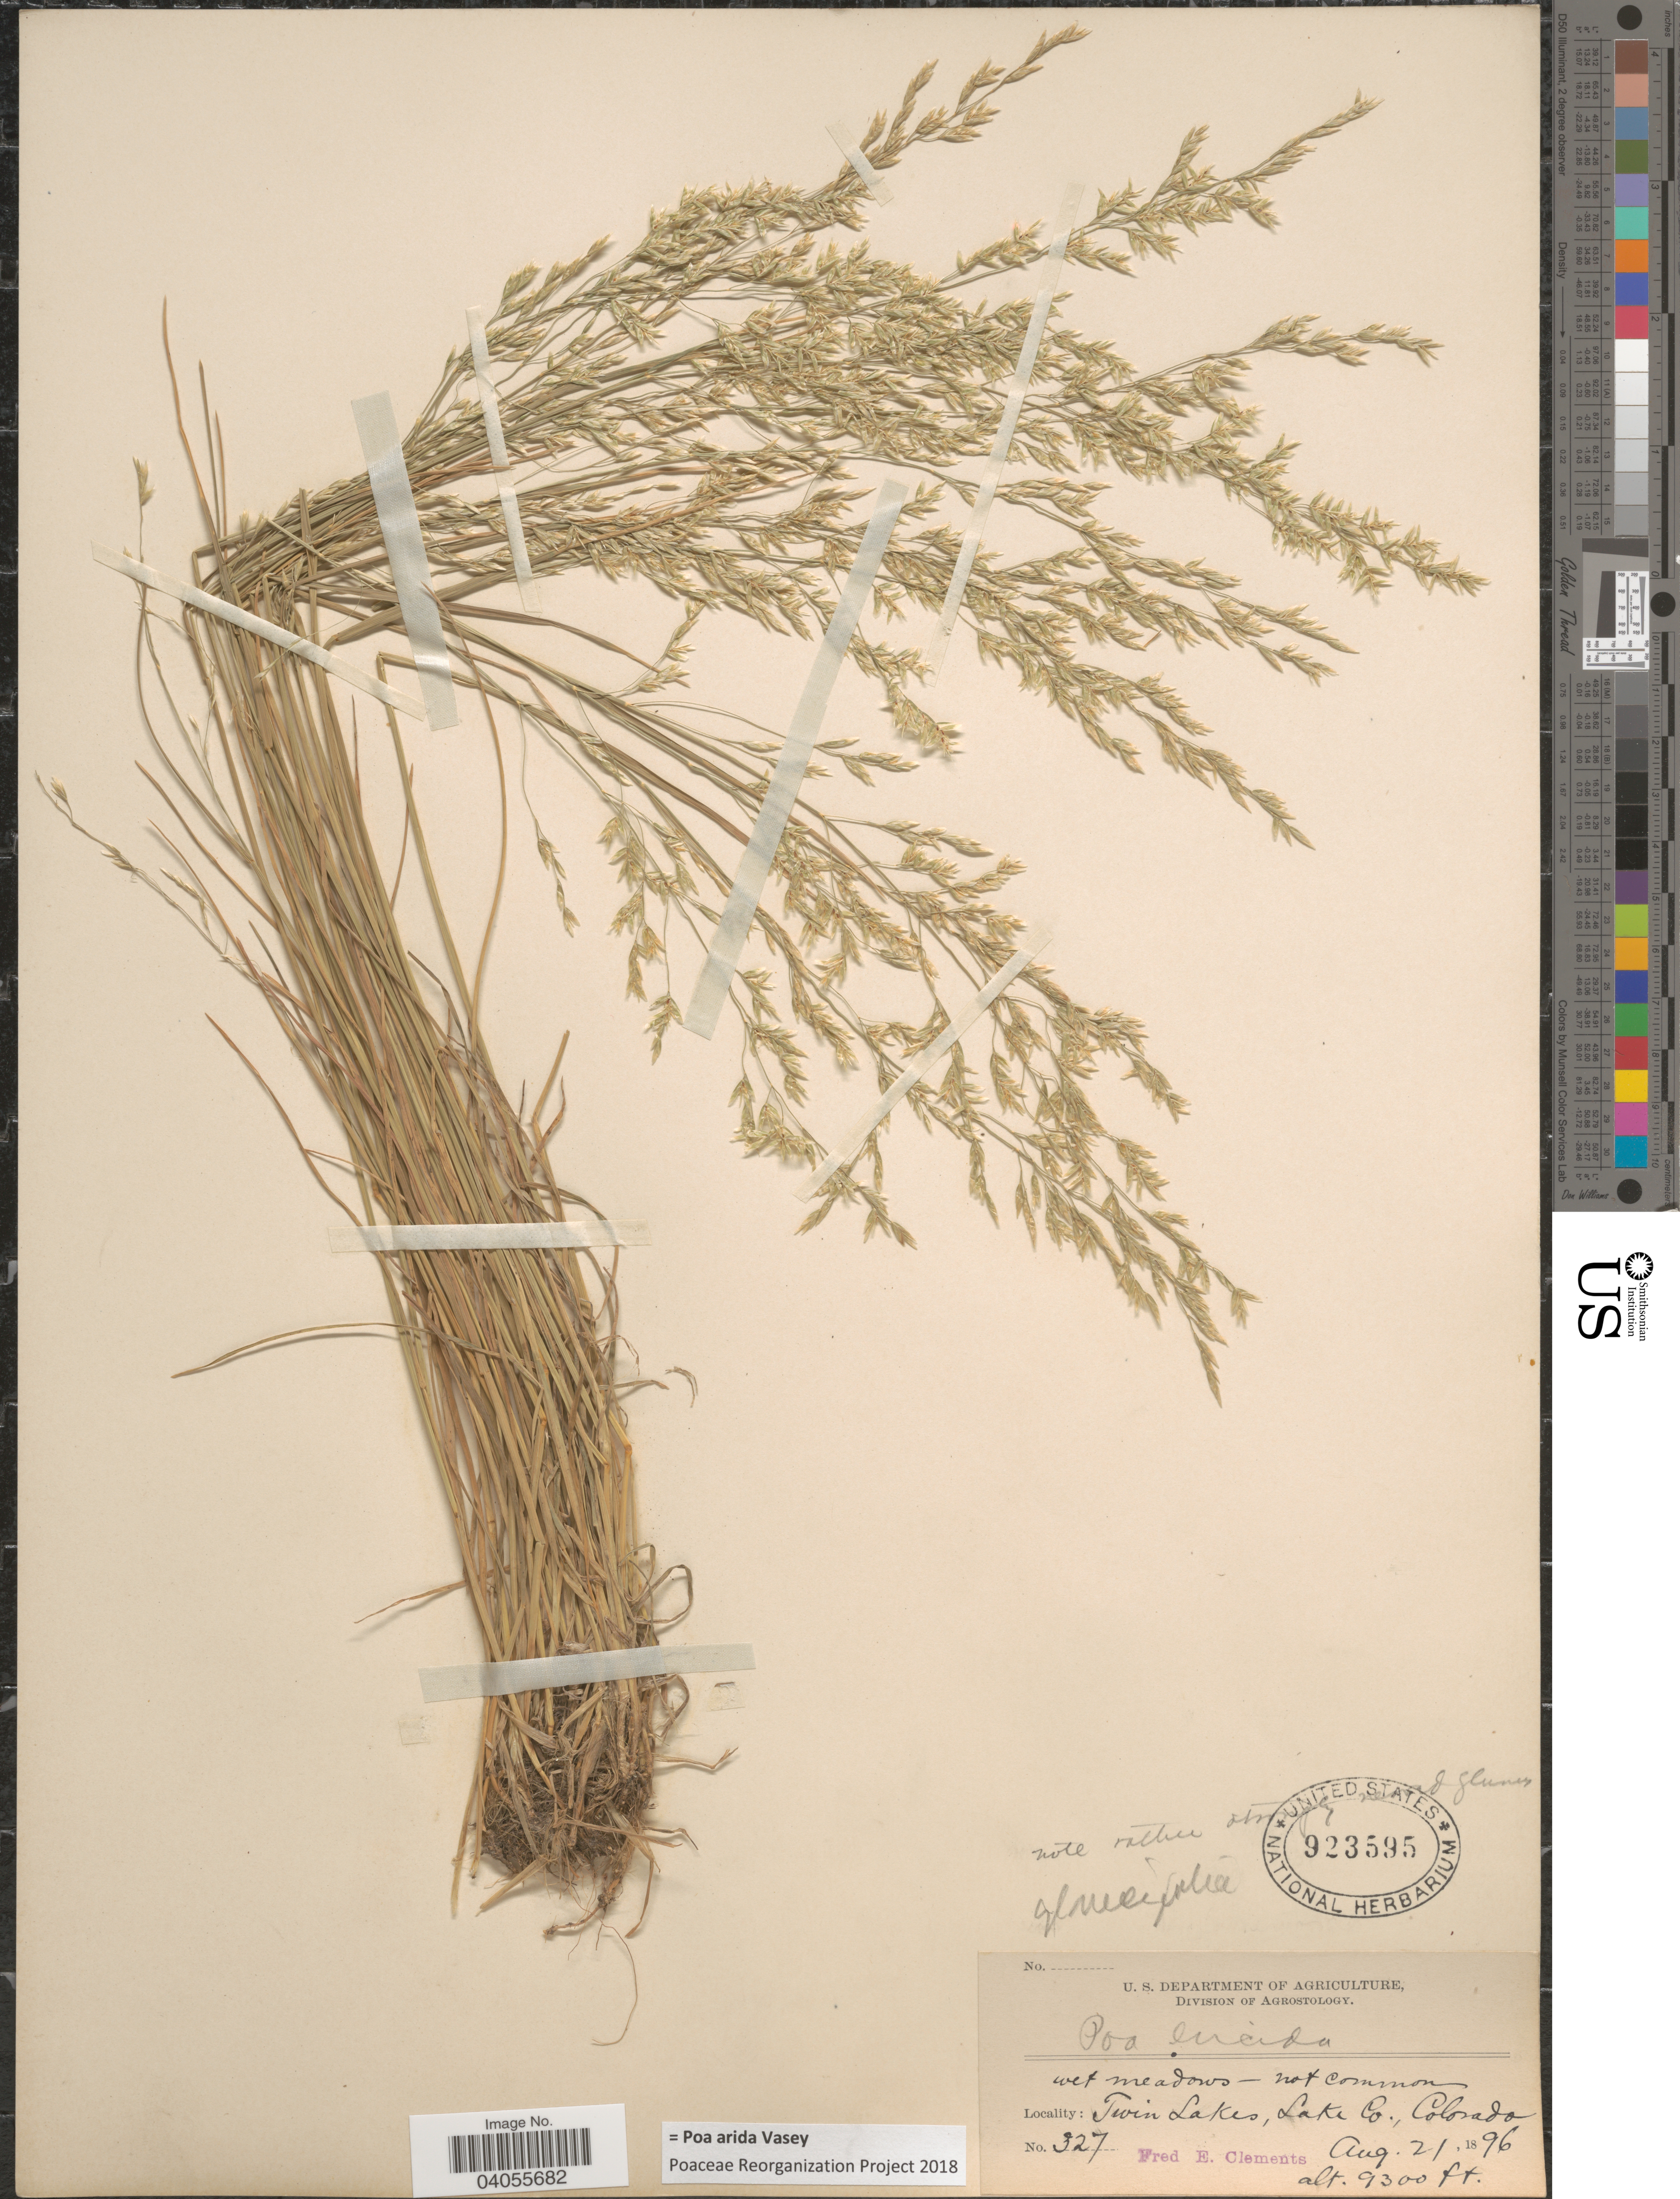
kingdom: Plantae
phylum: Tracheophyta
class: Liliopsida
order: Poales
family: Poaceae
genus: Poa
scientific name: Poa arida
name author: Vasey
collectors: F. E. Clements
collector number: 327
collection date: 1896-08-21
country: United States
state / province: Colorado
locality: Twin Lakes, Lake Co.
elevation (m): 2835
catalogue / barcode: US 923595